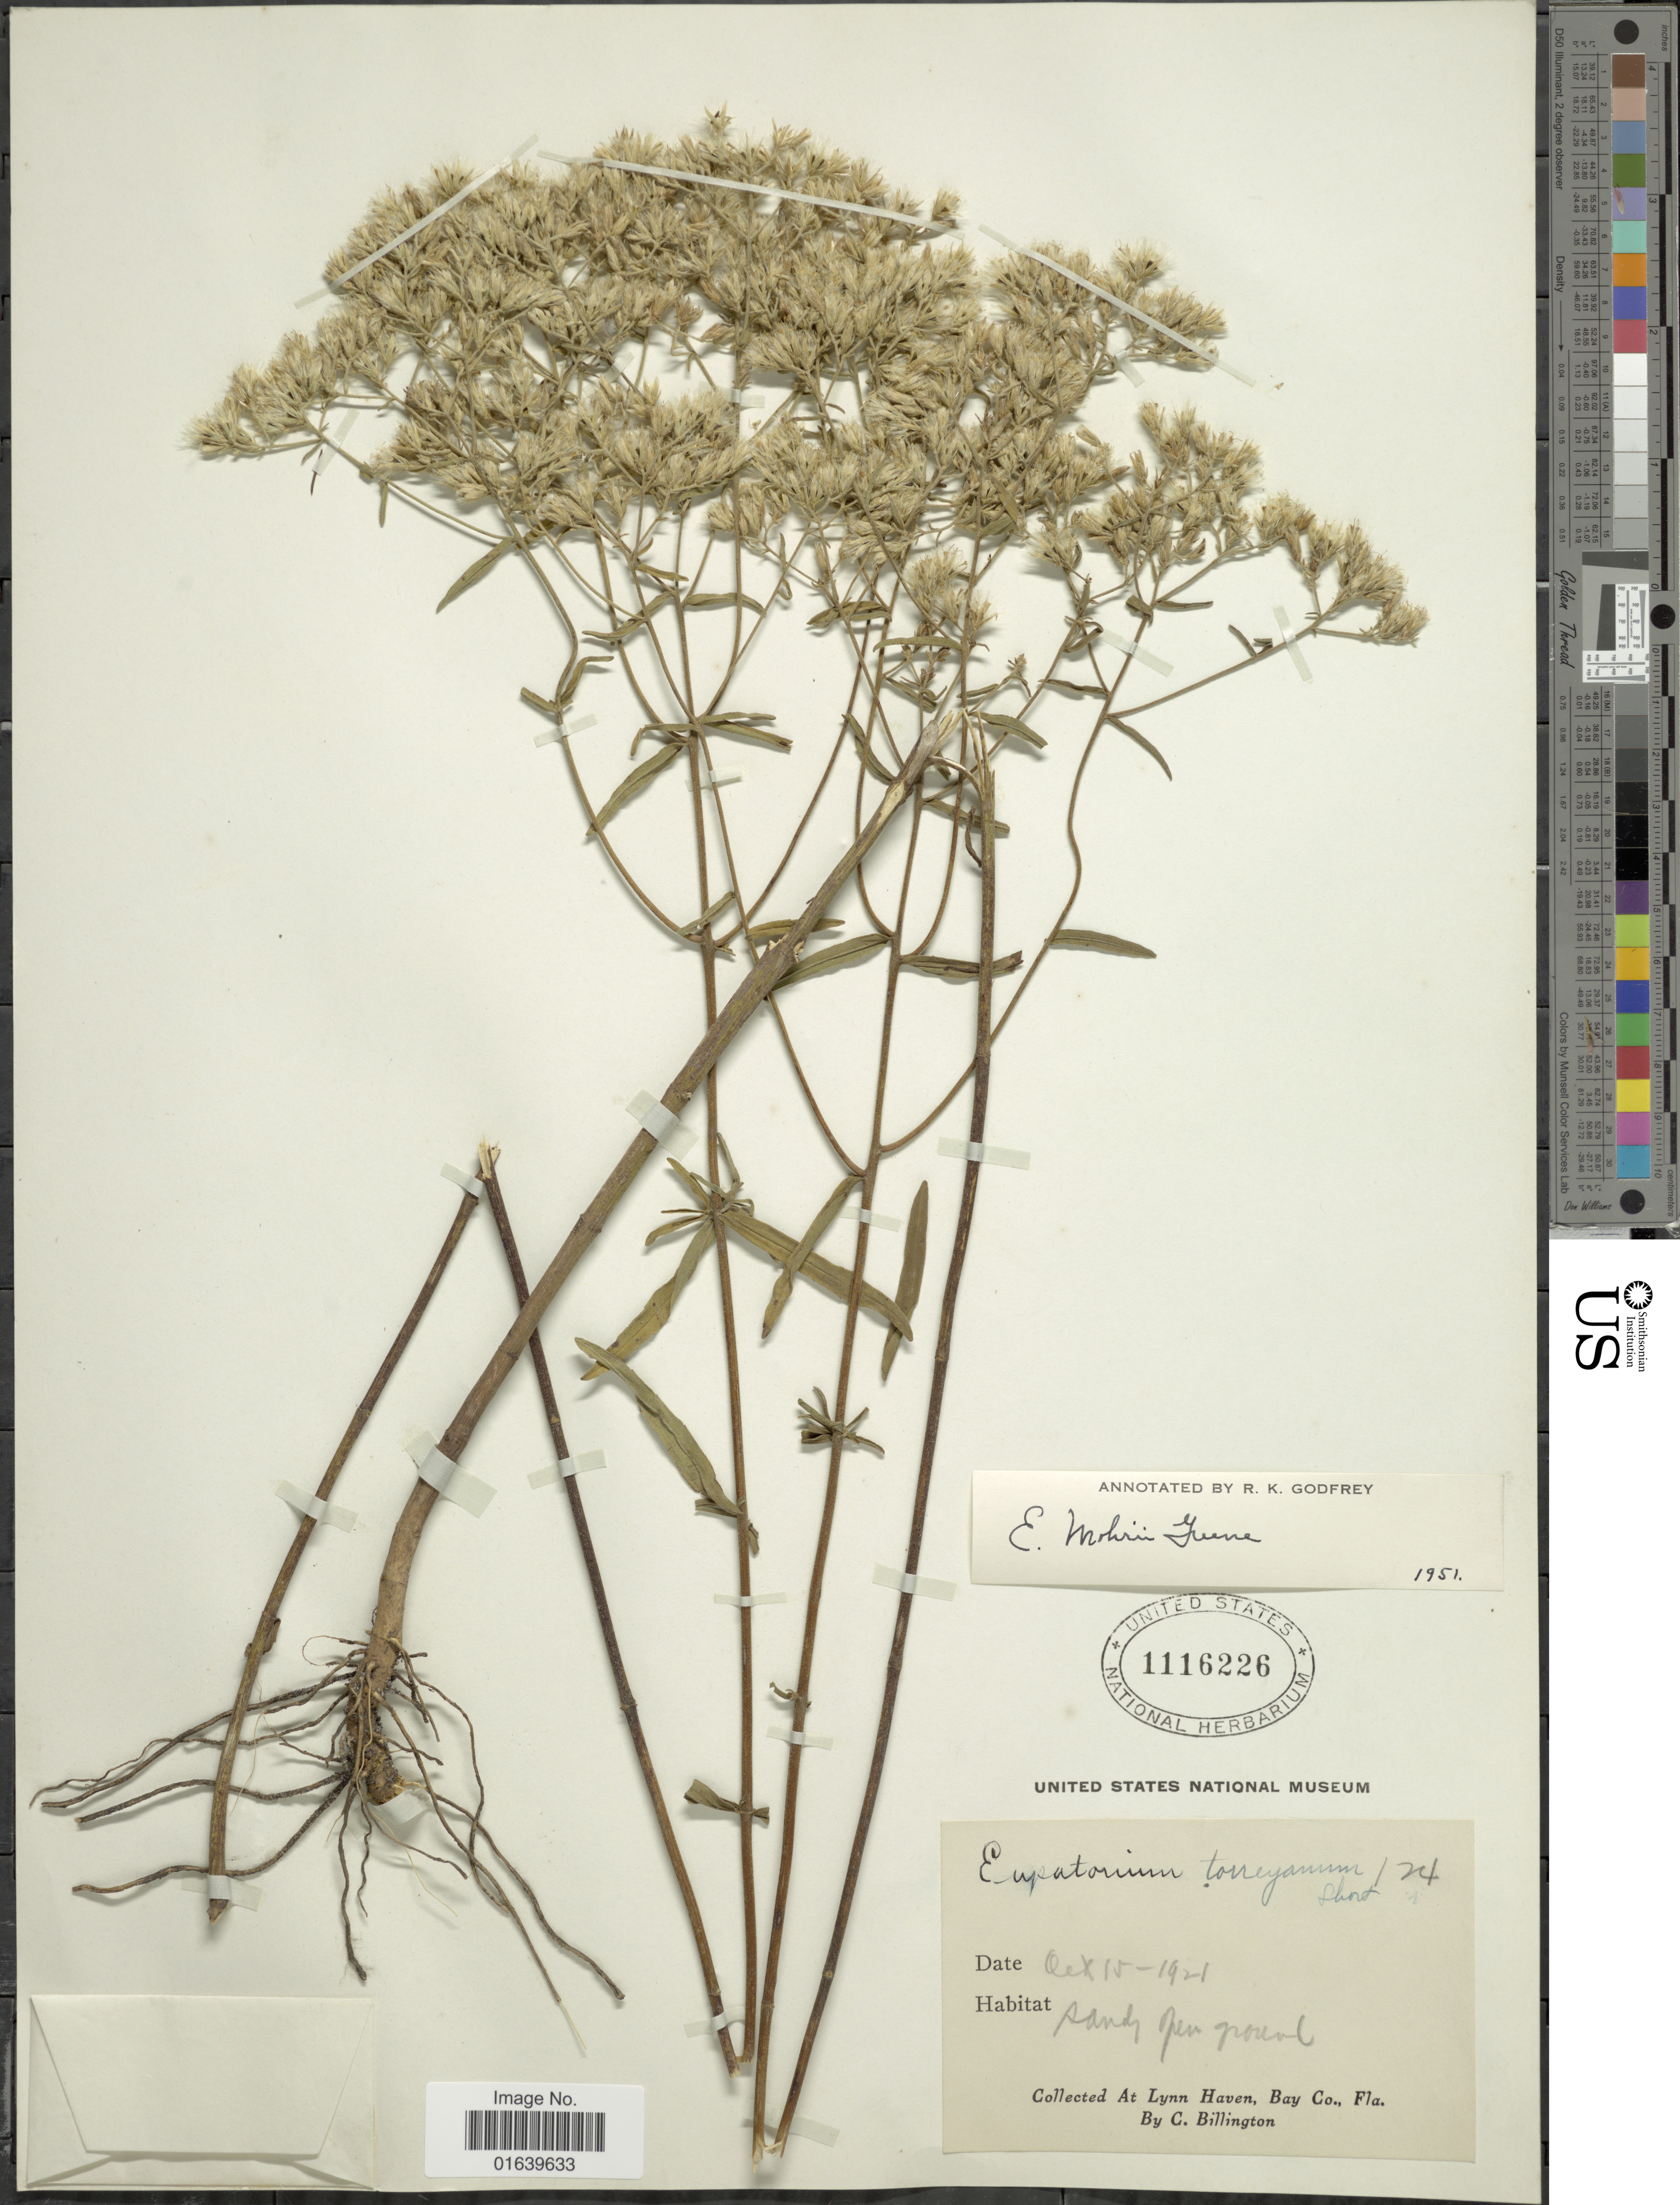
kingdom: Plantae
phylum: Tracheophyta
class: Magnoliopsida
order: Asterales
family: Asteraceae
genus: Eupatorium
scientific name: Eupatorium mohrii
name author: Greene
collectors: C. Billington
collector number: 124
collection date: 1921-10-15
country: United States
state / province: Florida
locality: Lynn Haven, Bay Co.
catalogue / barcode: US 1116226